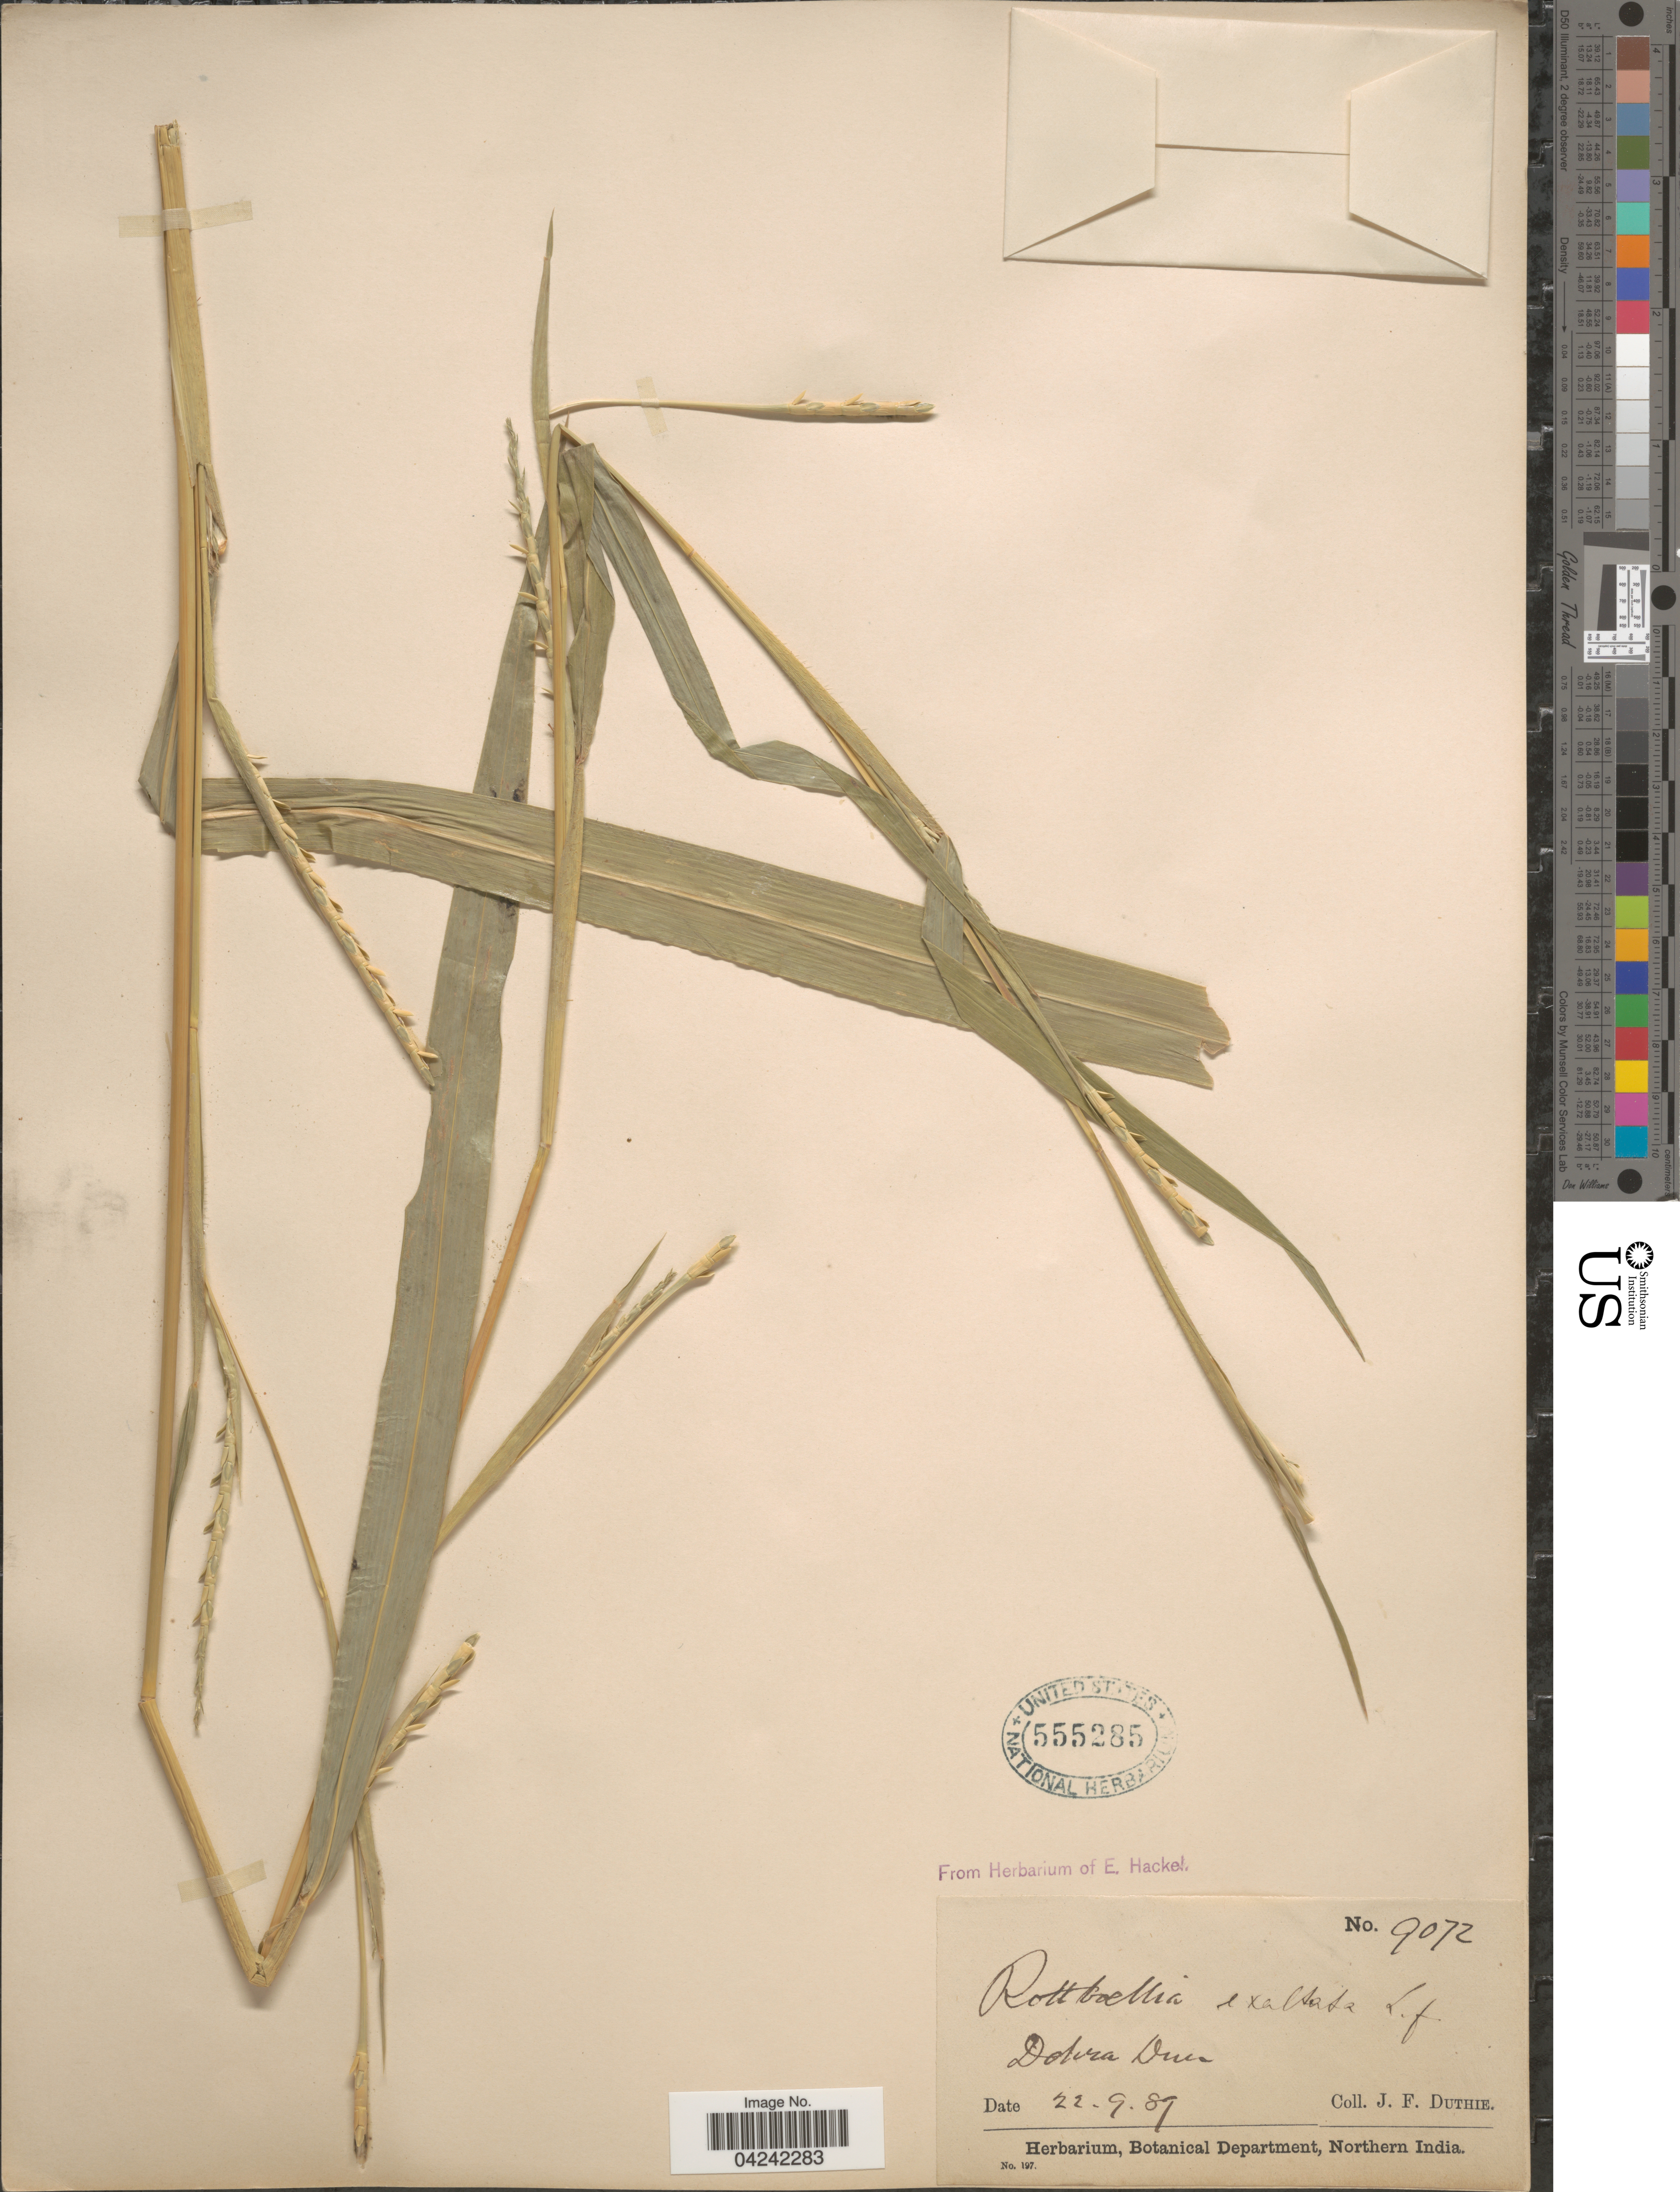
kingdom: Plantae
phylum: Tracheophyta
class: Liliopsida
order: Poales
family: Poaceae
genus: Rottboellia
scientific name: Rottboellia cochinchinensis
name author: (Lour.) Clayton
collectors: J. F. Duthie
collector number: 9072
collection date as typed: Transcribed d/m/y: 22/9/87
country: India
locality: Dehra Dun.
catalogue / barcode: US 555285